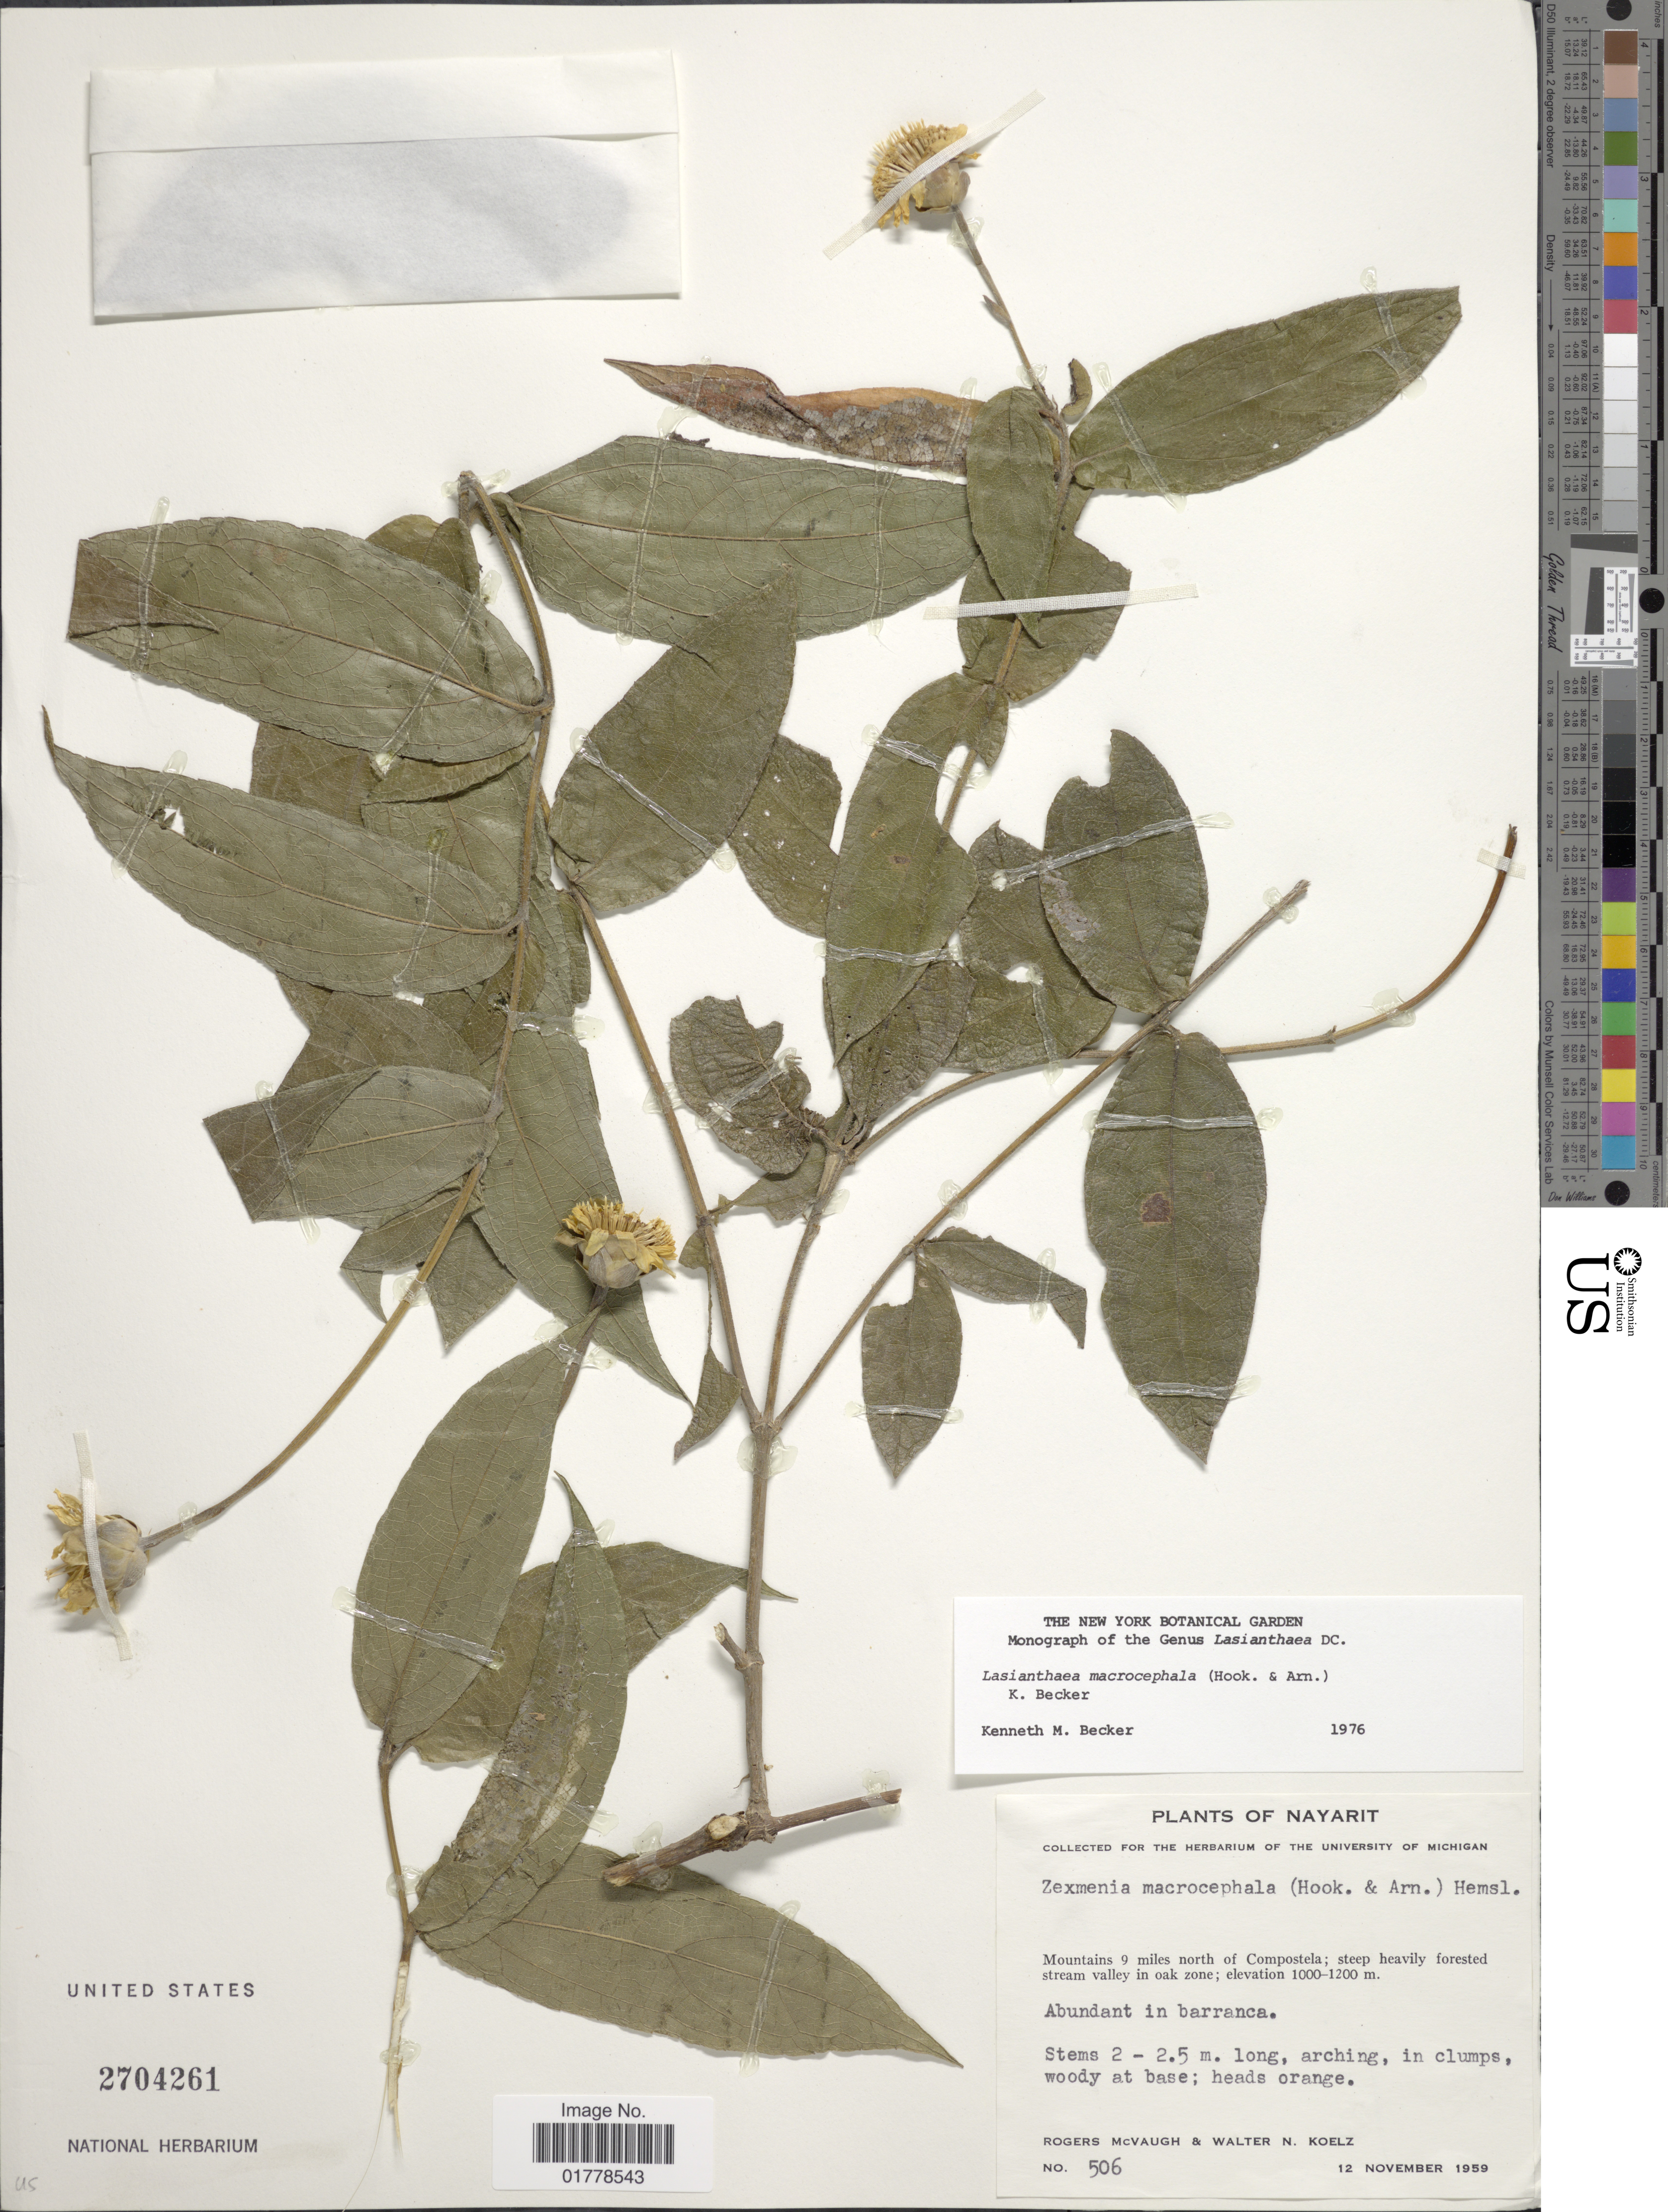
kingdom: Plantae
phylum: Tracheophyta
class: Magnoliopsida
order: Asterales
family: Asteraceae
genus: Lasianthaea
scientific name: Lasianthaea macrocephala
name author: (Hook. & Arn.) K.M. Becker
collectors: R. McVaugh & W. N. Koelz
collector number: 506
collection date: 1959-11-12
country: Mexico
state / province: Nayarit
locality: Mountains 9 miles north of Compostela; steep heavily forested stream valley in oak zone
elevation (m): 1000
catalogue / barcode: US 2704261